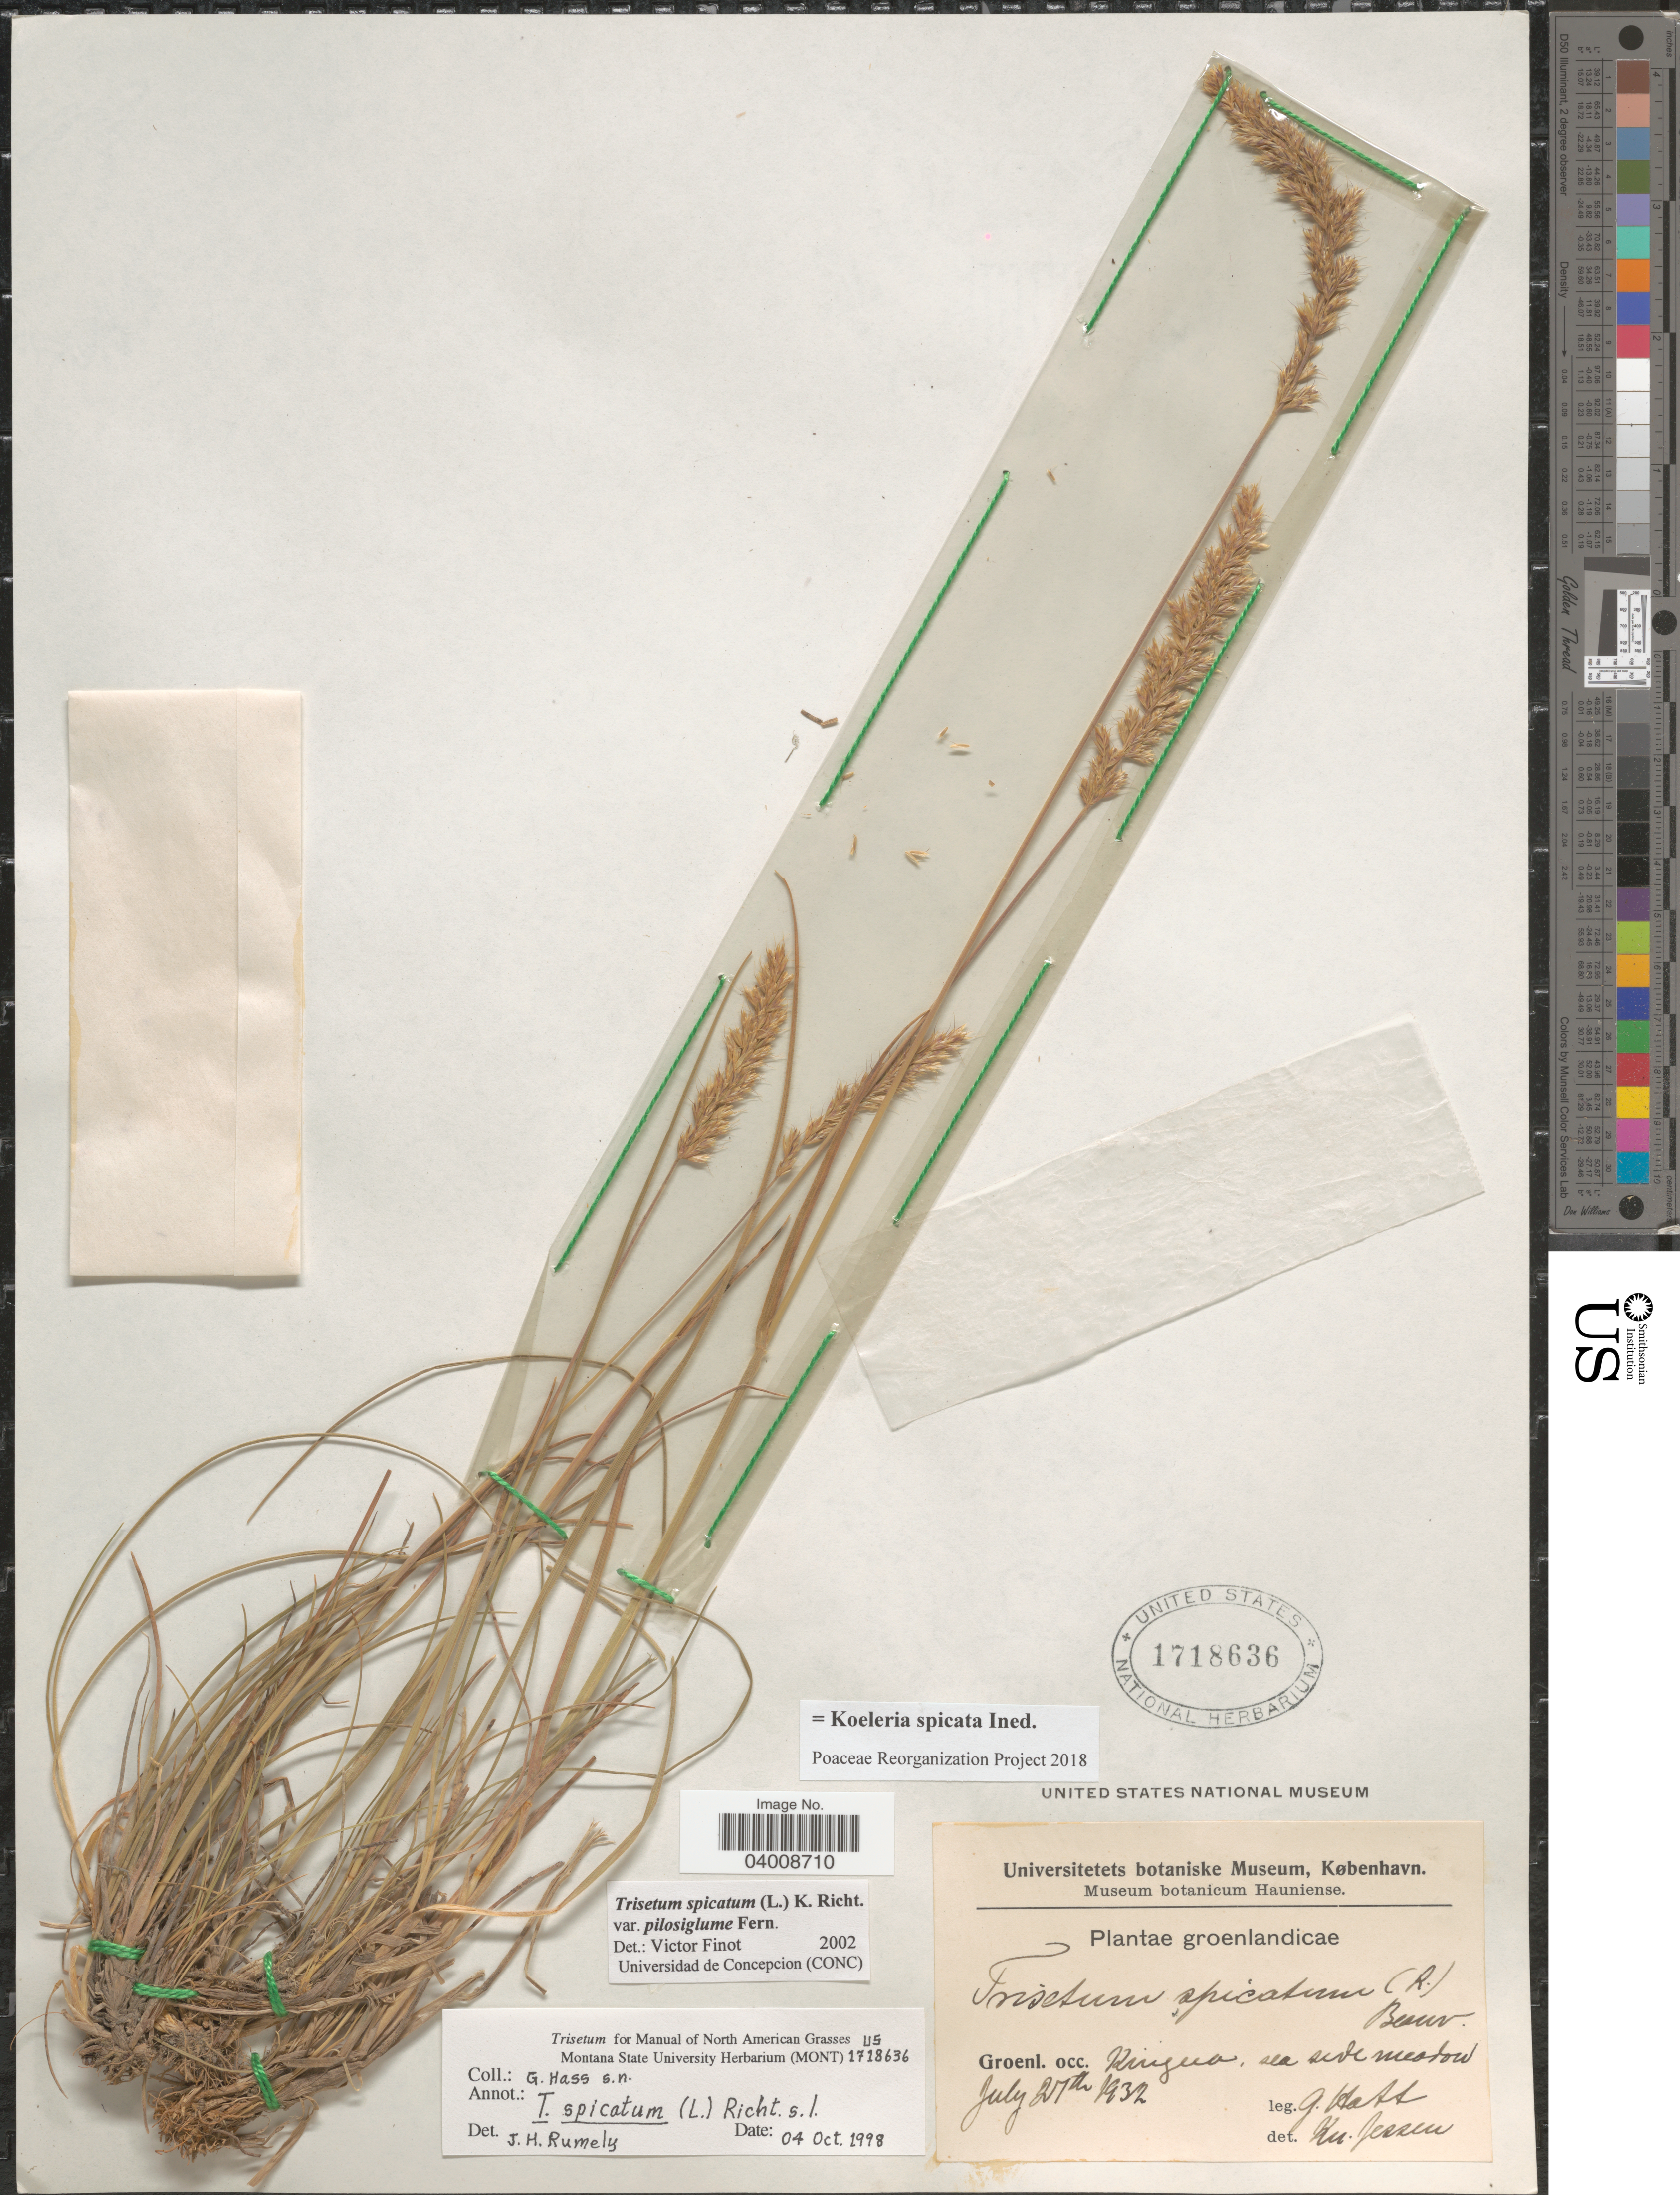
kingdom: Plantae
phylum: Tracheophyta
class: Liliopsida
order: Poales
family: Poaceae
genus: Koeleria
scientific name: Koeleria spicata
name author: (L.) Barberá et al.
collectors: G. Hatt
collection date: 1932-07-27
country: Greenland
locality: Groenlandicae. Groenl. occ. Kingua, sea side meadow.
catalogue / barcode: US 1718636